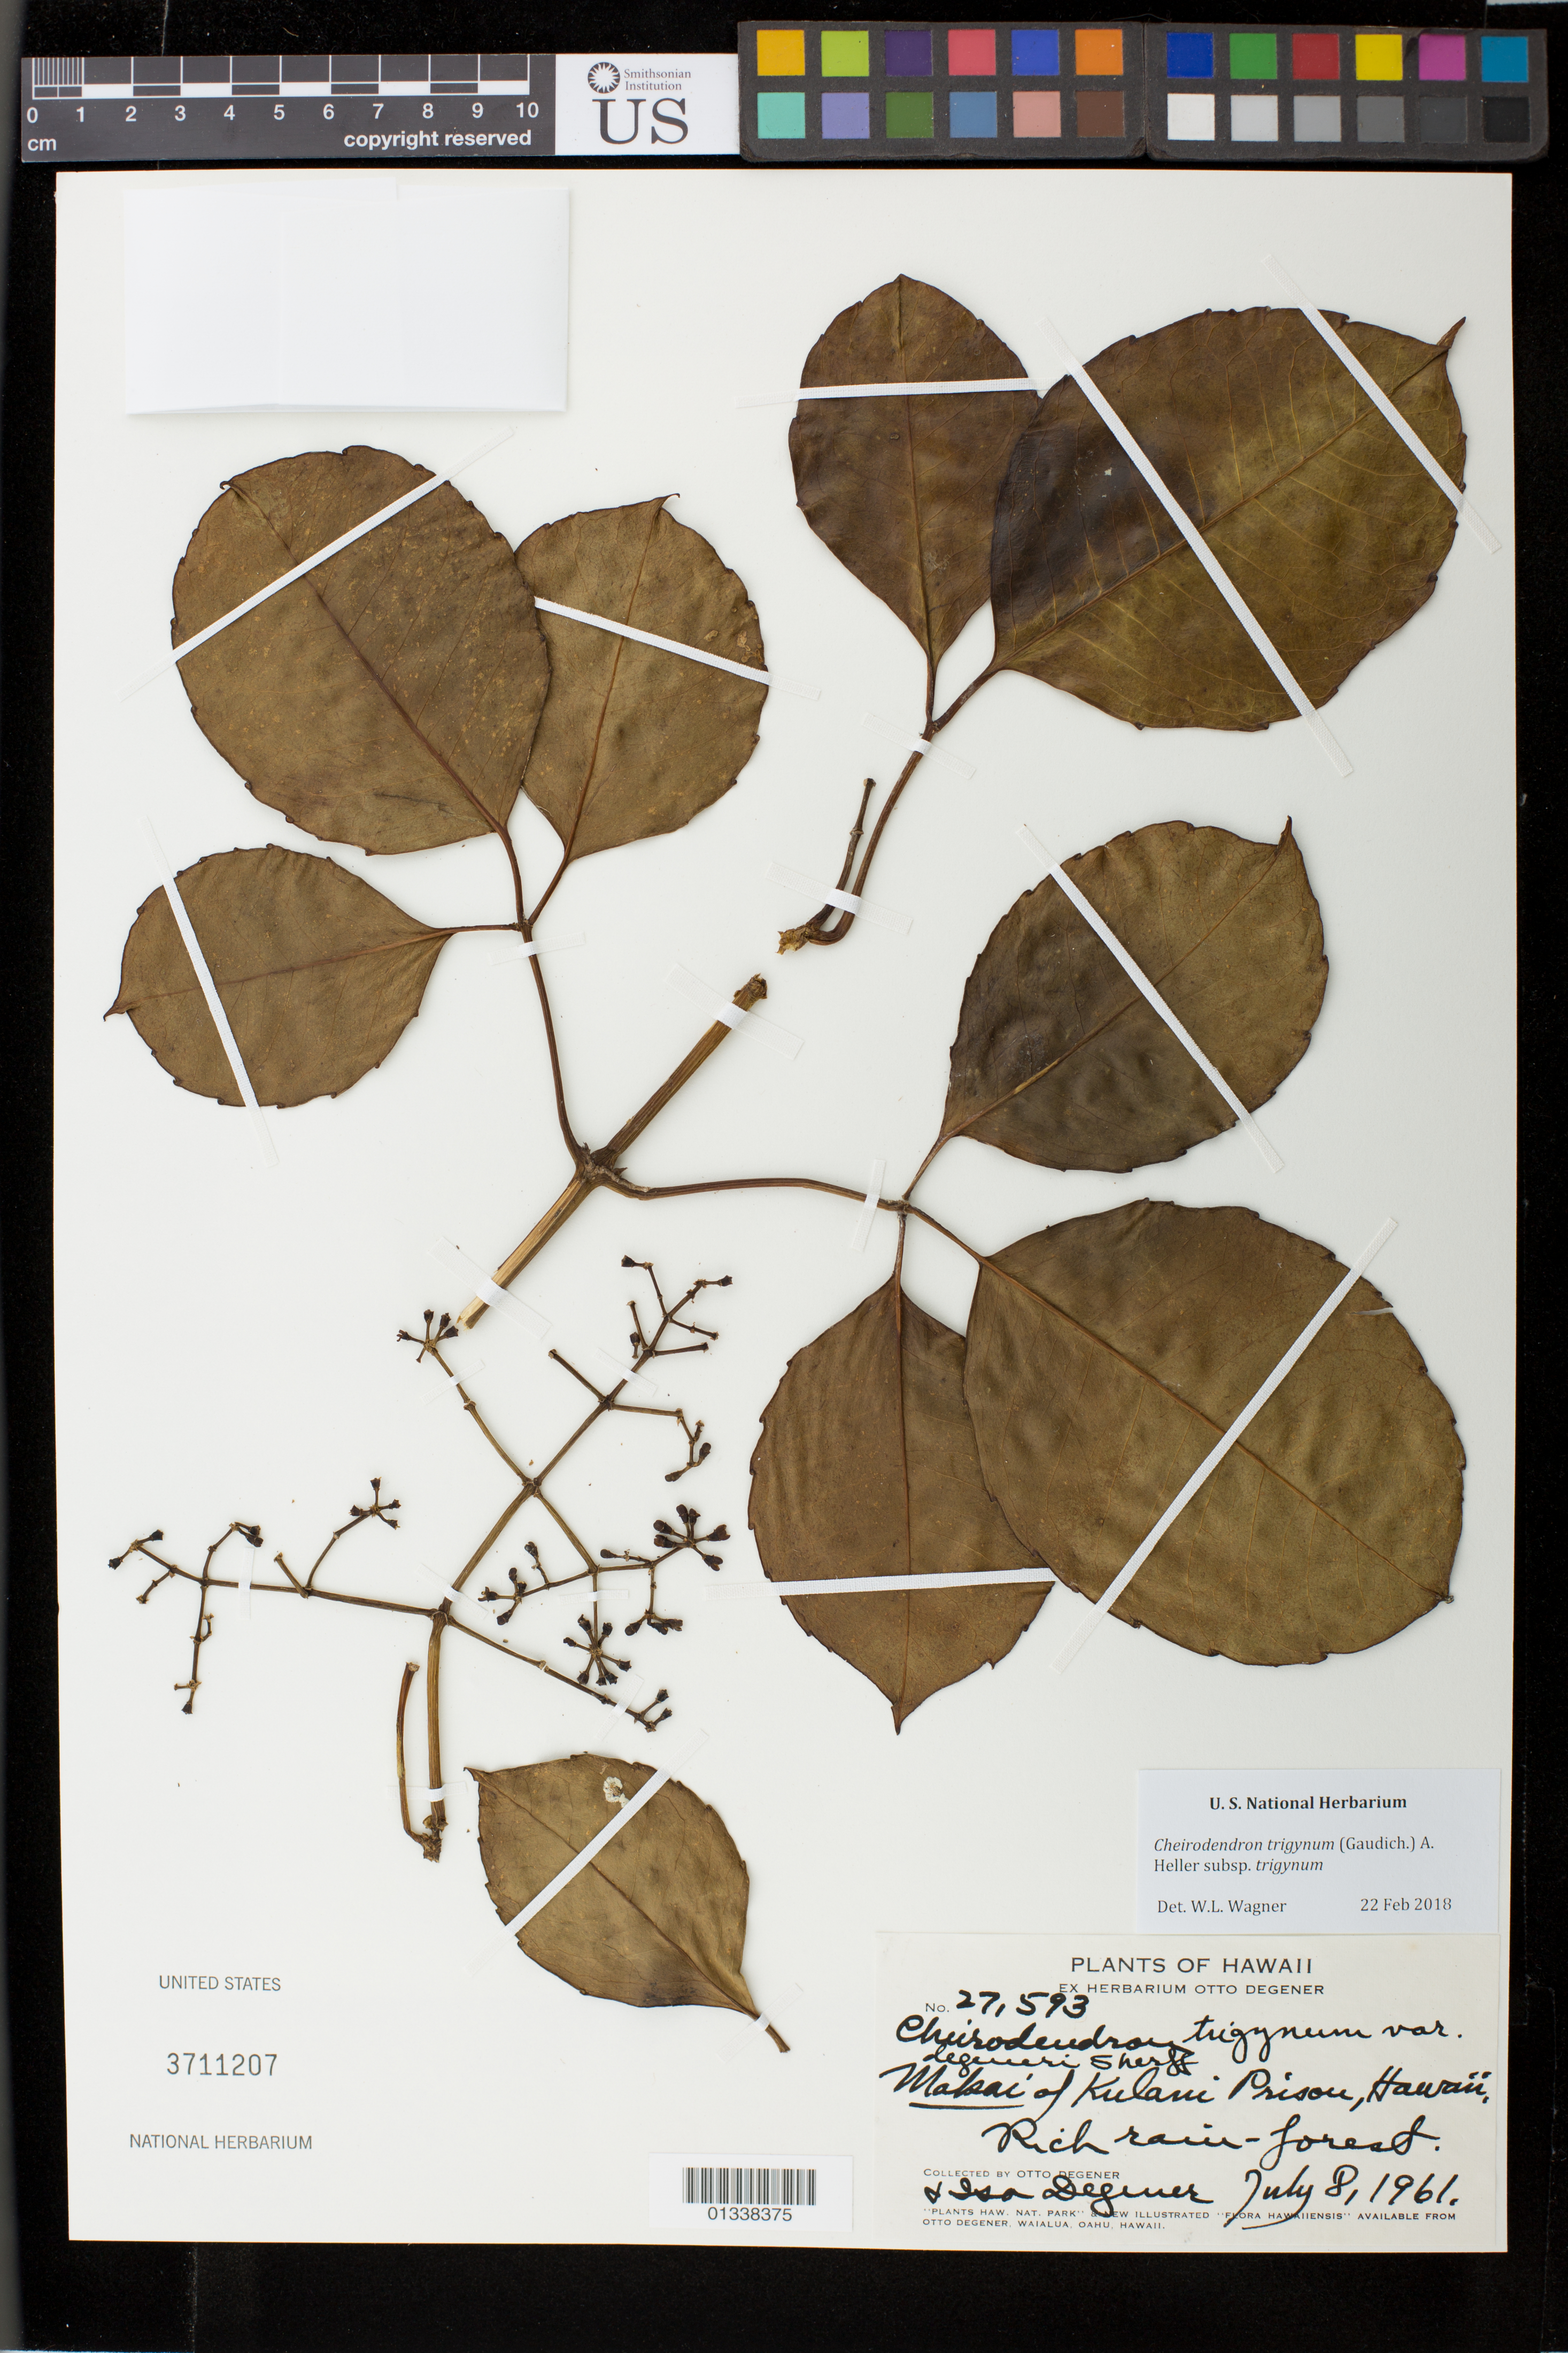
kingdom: Plantae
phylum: Tracheophyta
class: Magnoliopsida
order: Apiales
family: Araliaceae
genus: Cheirodendron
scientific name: Cheirodendron trigynum subsp. trigynum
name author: (Gaudich.) A. Heller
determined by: Wagner, W. L., (BOT), Smithsonian Institution - National Museum of Natural History (UNITED STATES)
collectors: O. Degener & I. Degener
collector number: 27593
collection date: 1961-07-08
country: United States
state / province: Hawaii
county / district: Hawaii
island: Hawaii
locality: Mauki of Kulani Prison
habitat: Rich rain-forest.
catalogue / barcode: US 3711207